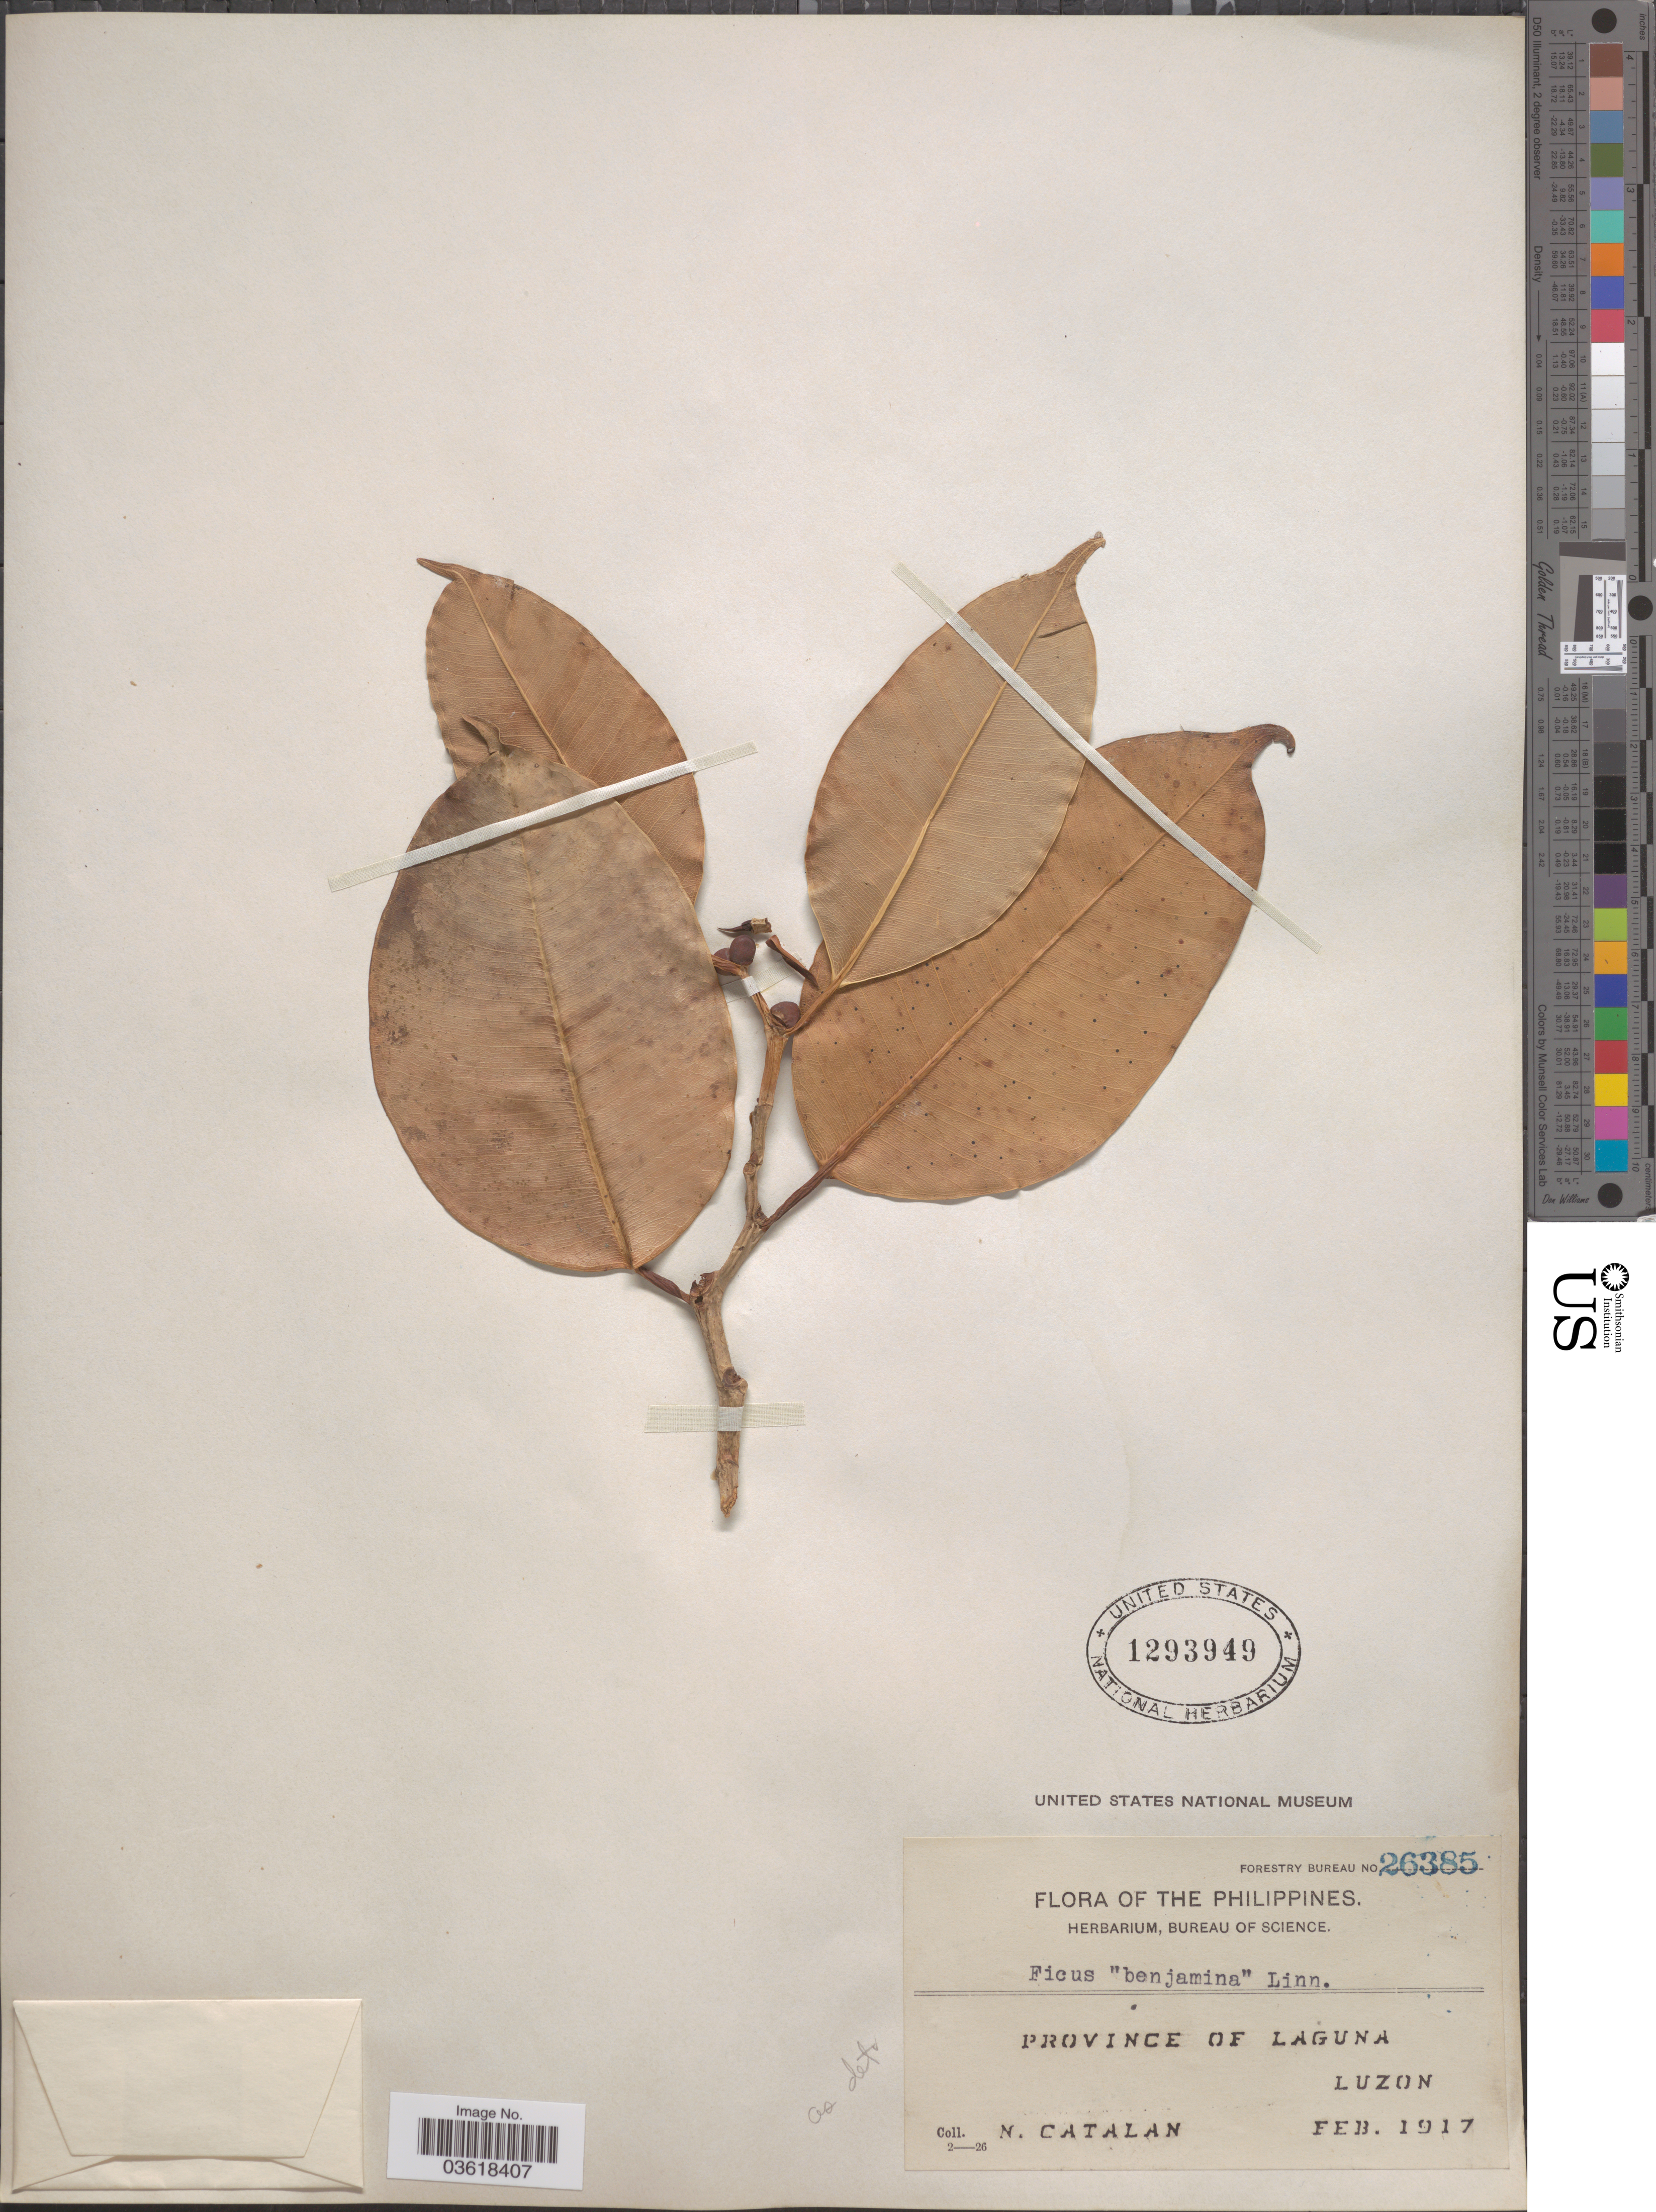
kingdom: Plantae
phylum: Tracheophyta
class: Magnoliopsida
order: Rosales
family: Moraceae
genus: Ficus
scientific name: Ficus benjamina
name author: L.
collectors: N. Catalan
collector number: Forestry Bureau 26385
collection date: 1917-02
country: Philippines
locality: Province of Laguna. Luzon.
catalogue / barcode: US 1293949